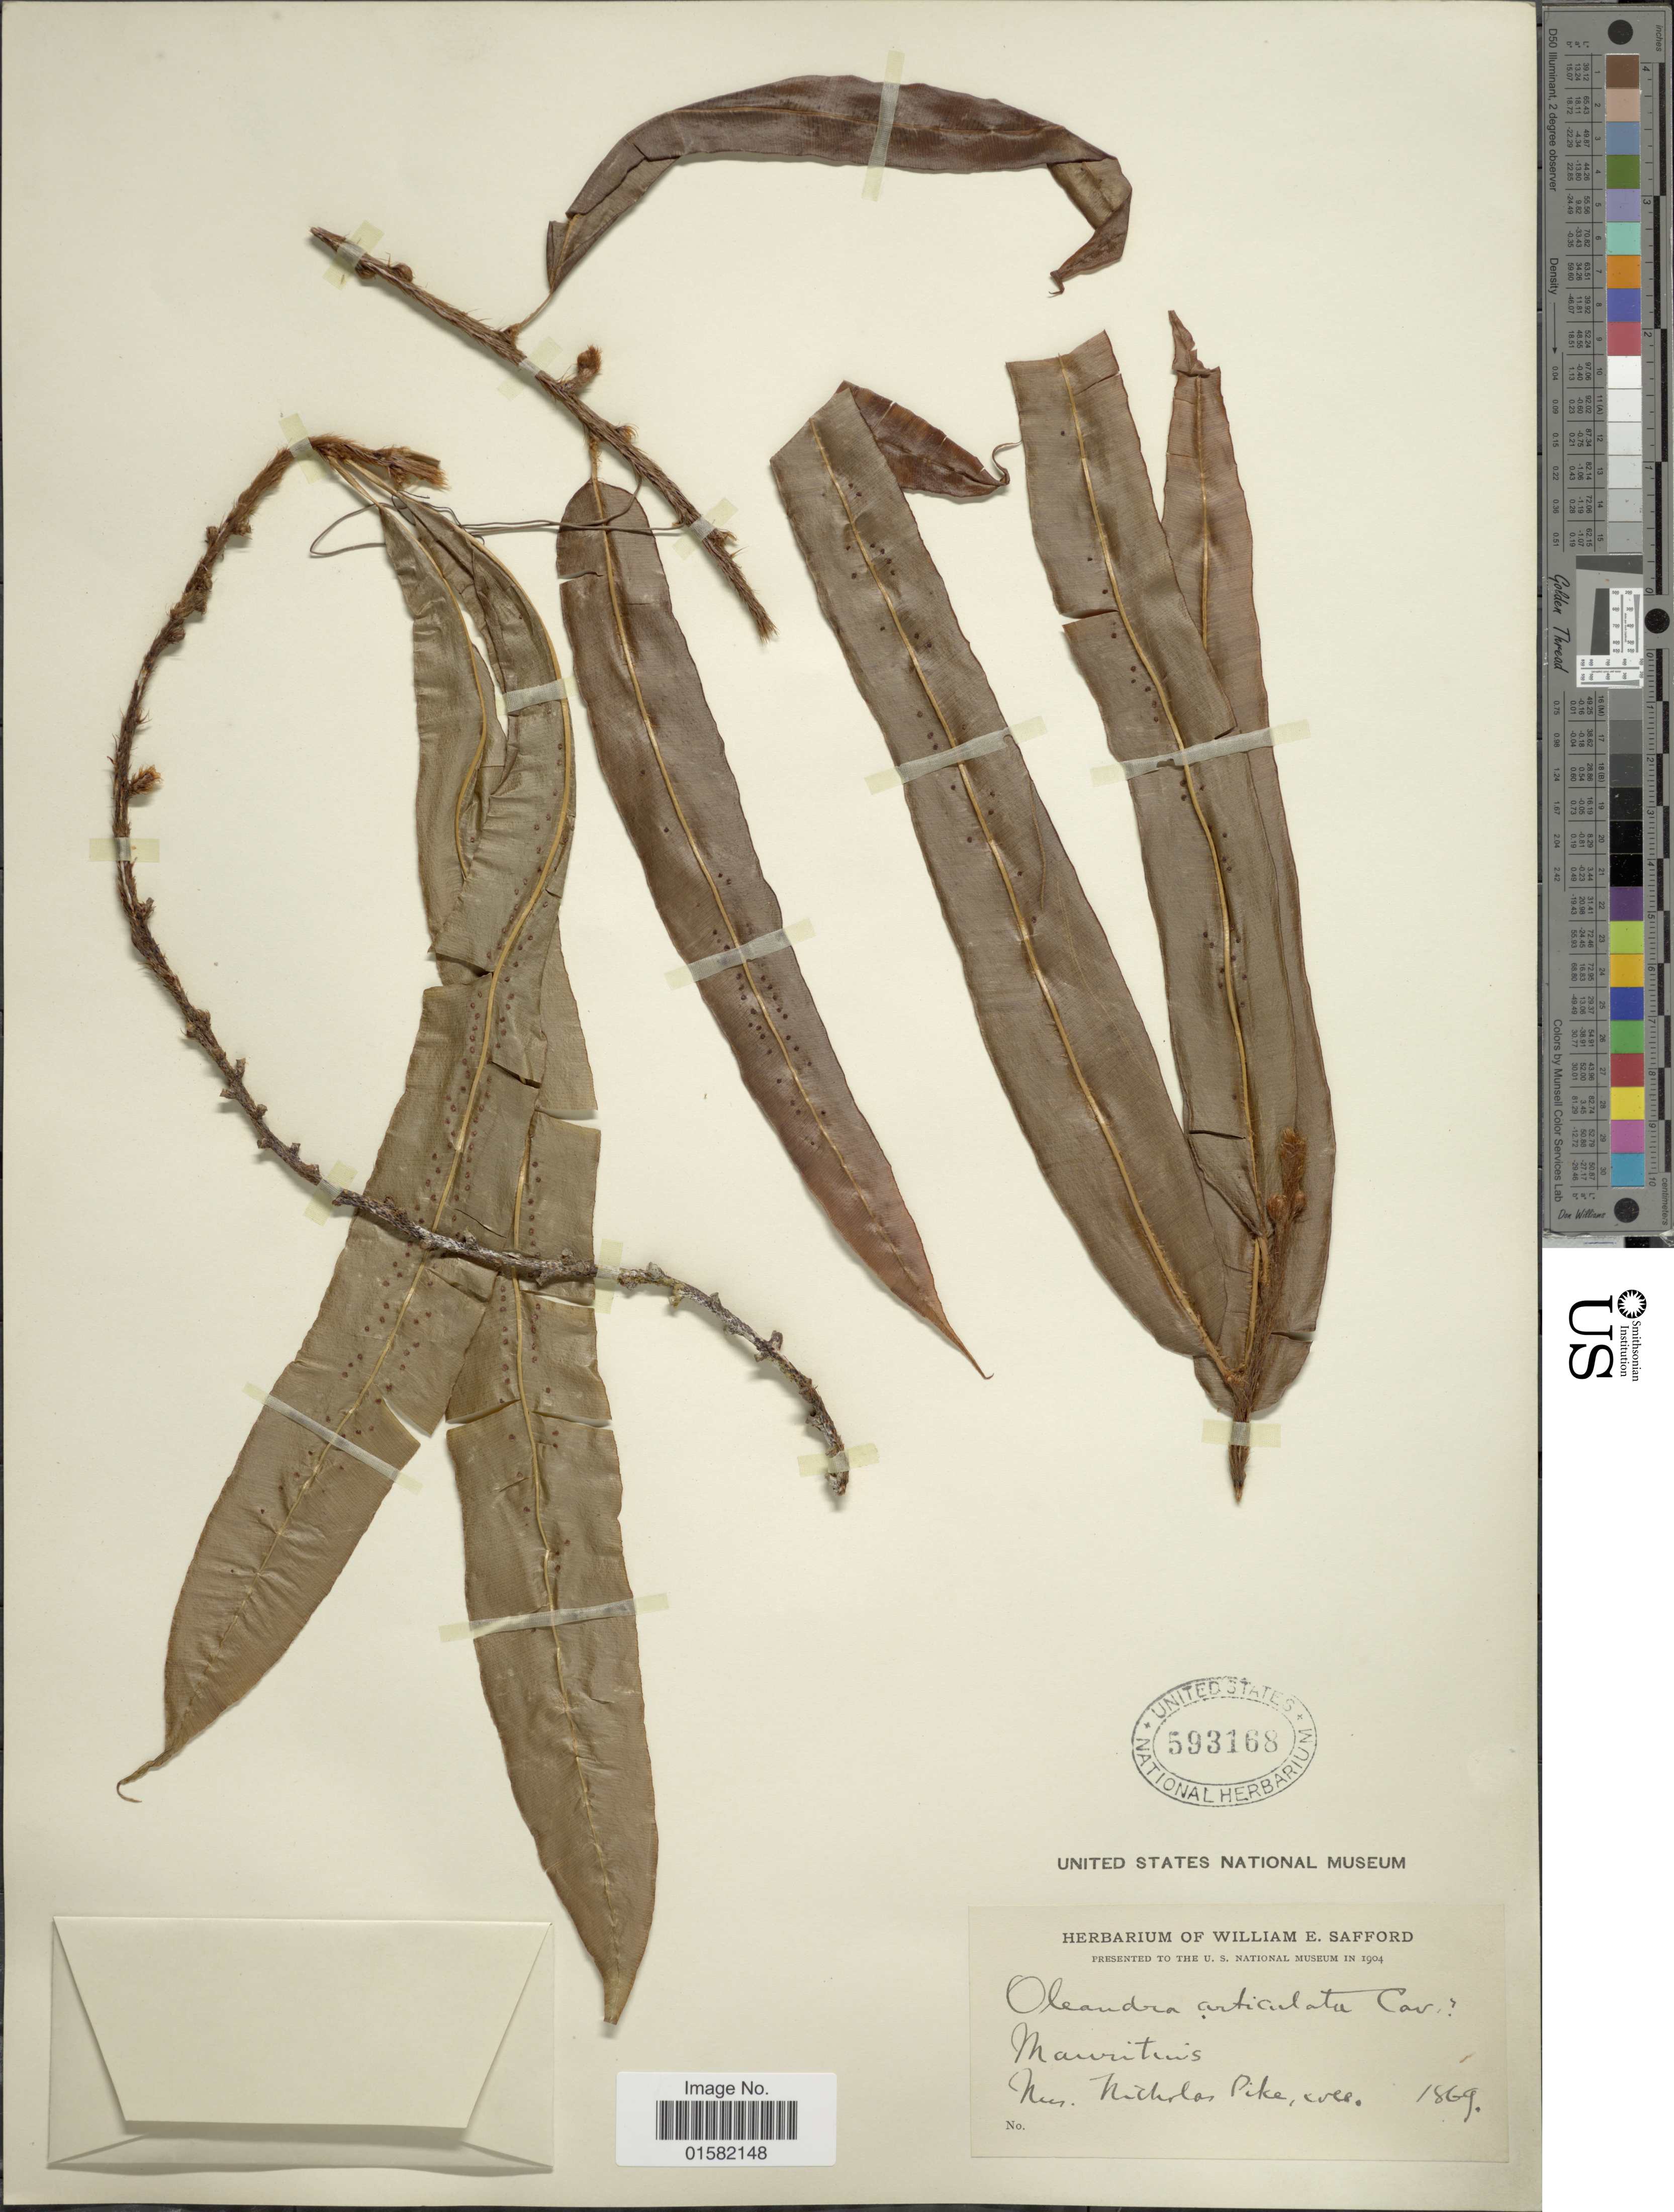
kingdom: Plantae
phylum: Tracheophyta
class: Polypodiopsida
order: Polypodiales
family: Oleandraceae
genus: Oleandra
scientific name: Oleandra africana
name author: Bonap.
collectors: N. Pike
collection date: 1869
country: Mauritius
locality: Mountains.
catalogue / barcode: US 593168